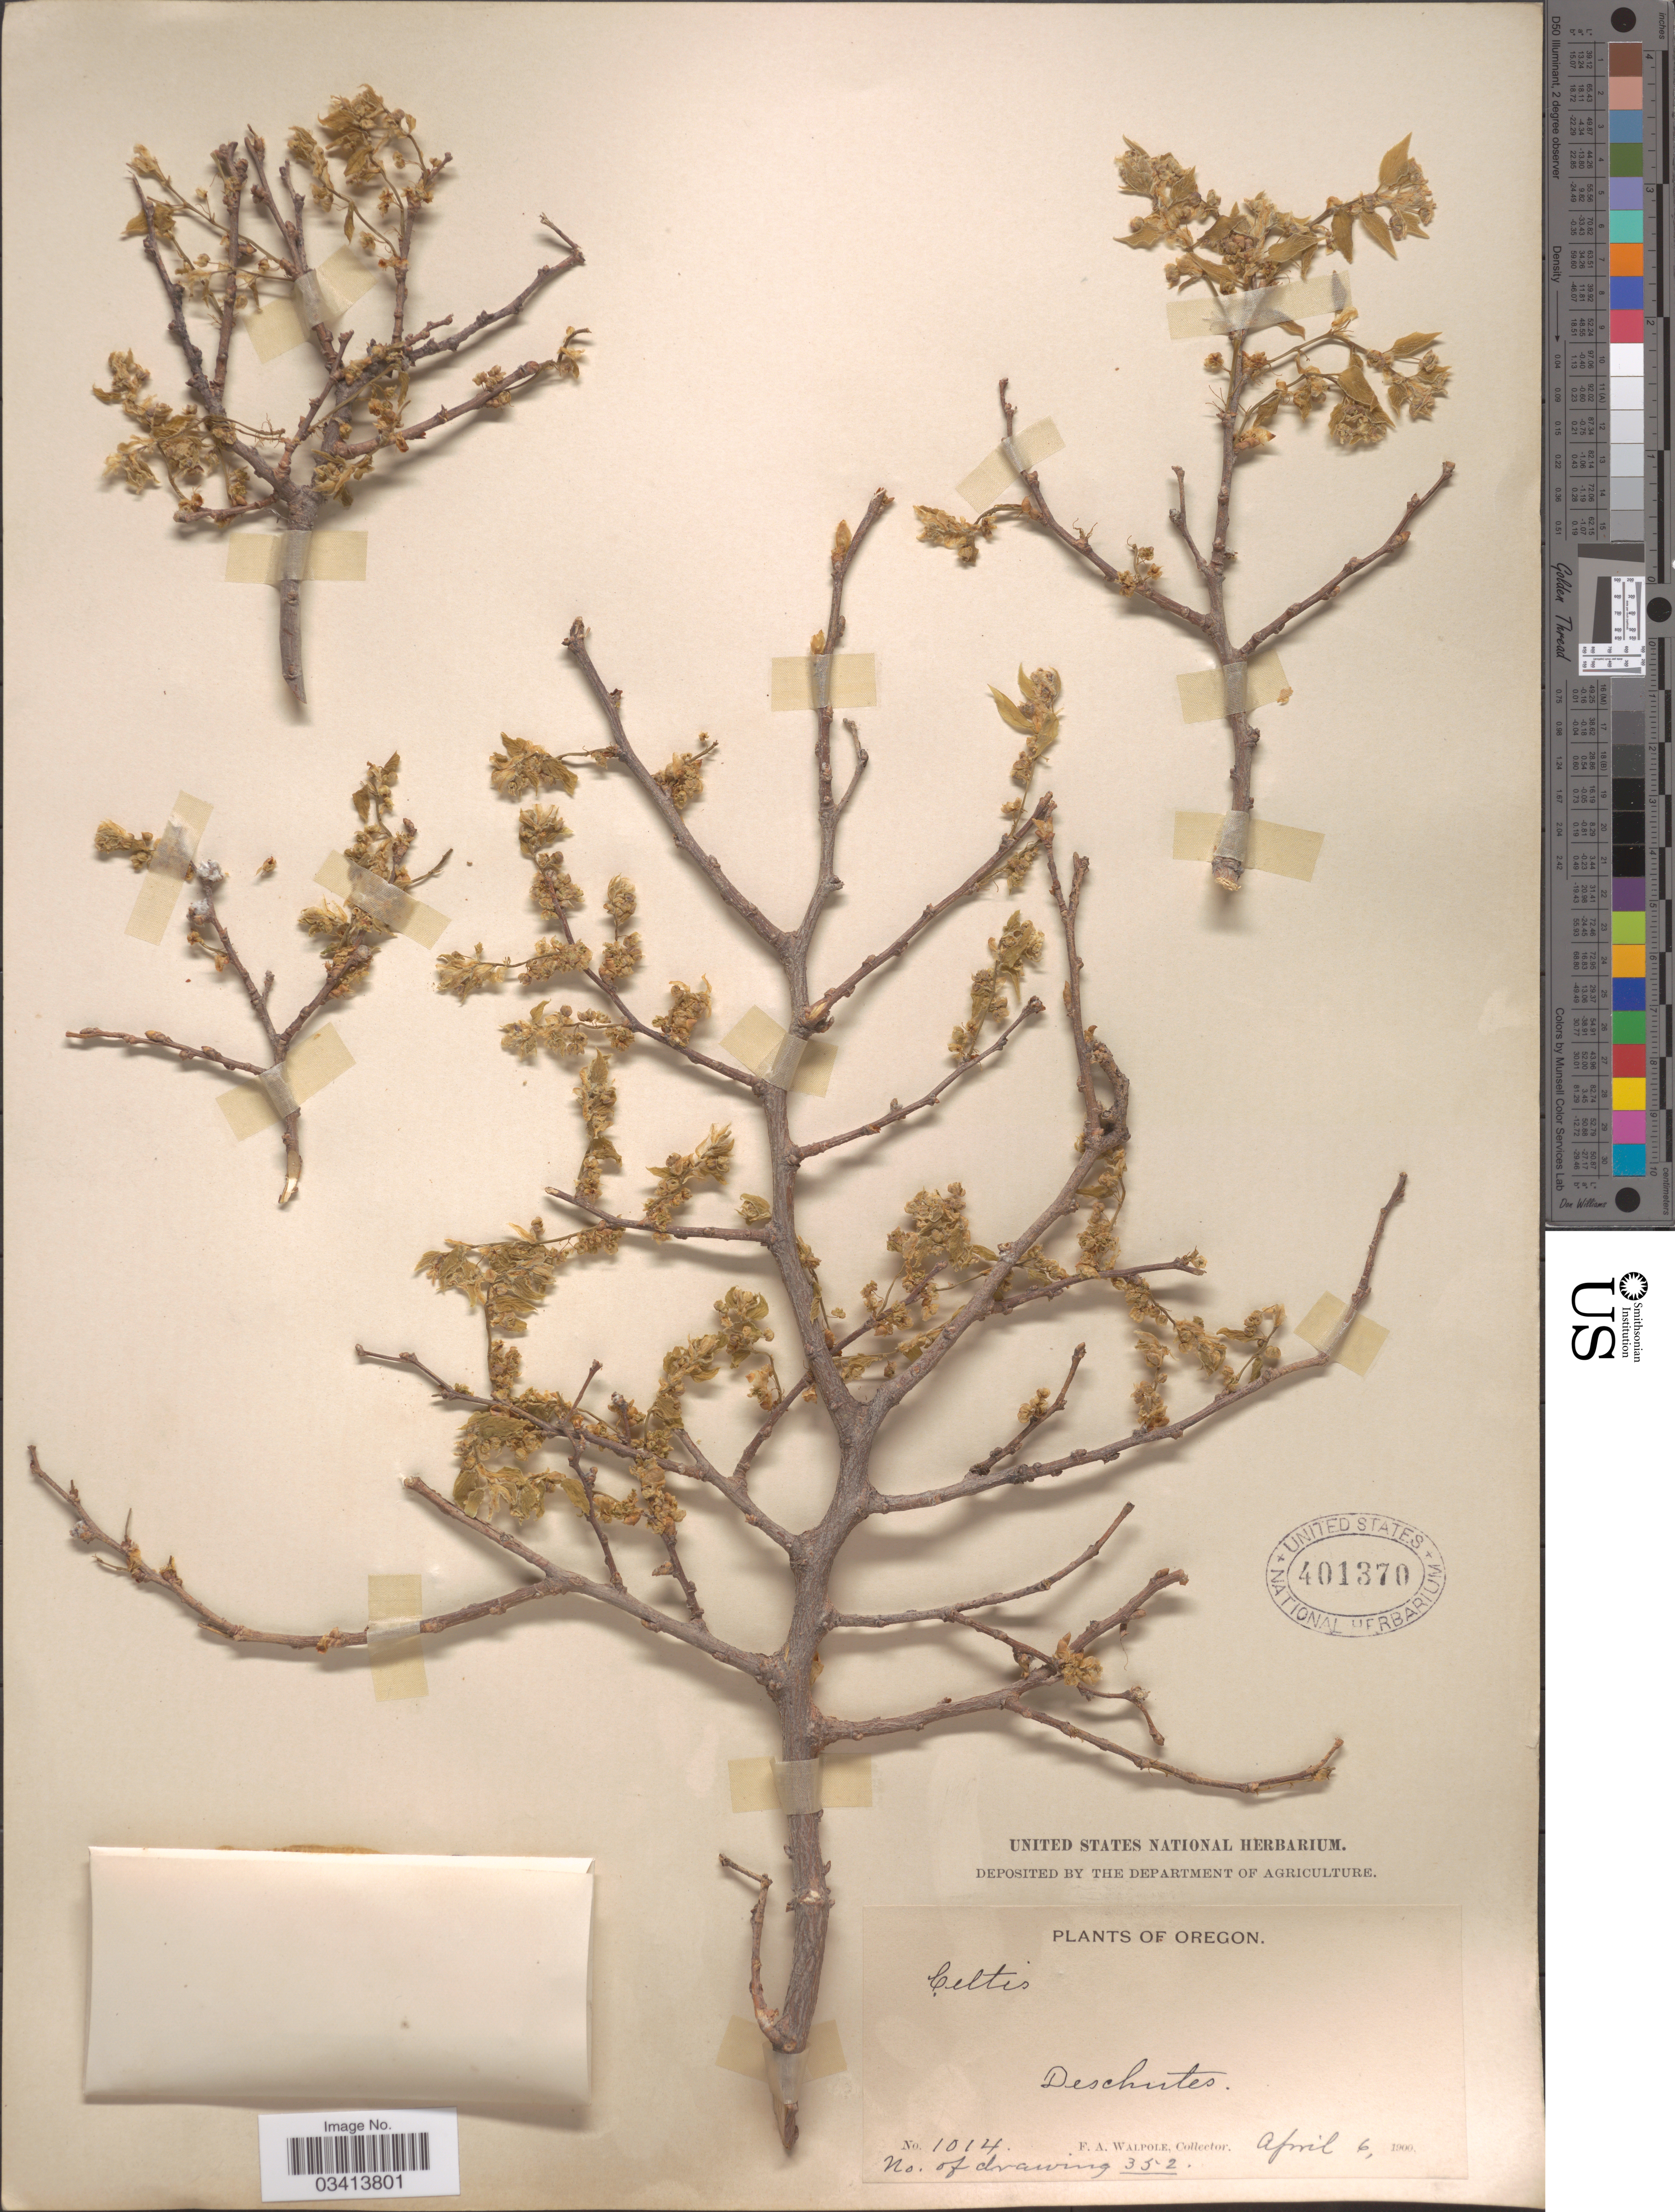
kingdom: Plantae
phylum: Tracheophyta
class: Magnoliopsida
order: Rosales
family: Cannabaceae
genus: Celtis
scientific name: Celtis laevigata var. reticulata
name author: (Torr.) L.D. Benson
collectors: F. Walpole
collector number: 1014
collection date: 1900-04-06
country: United States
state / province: Oregon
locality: Deschutes.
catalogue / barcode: US 401370